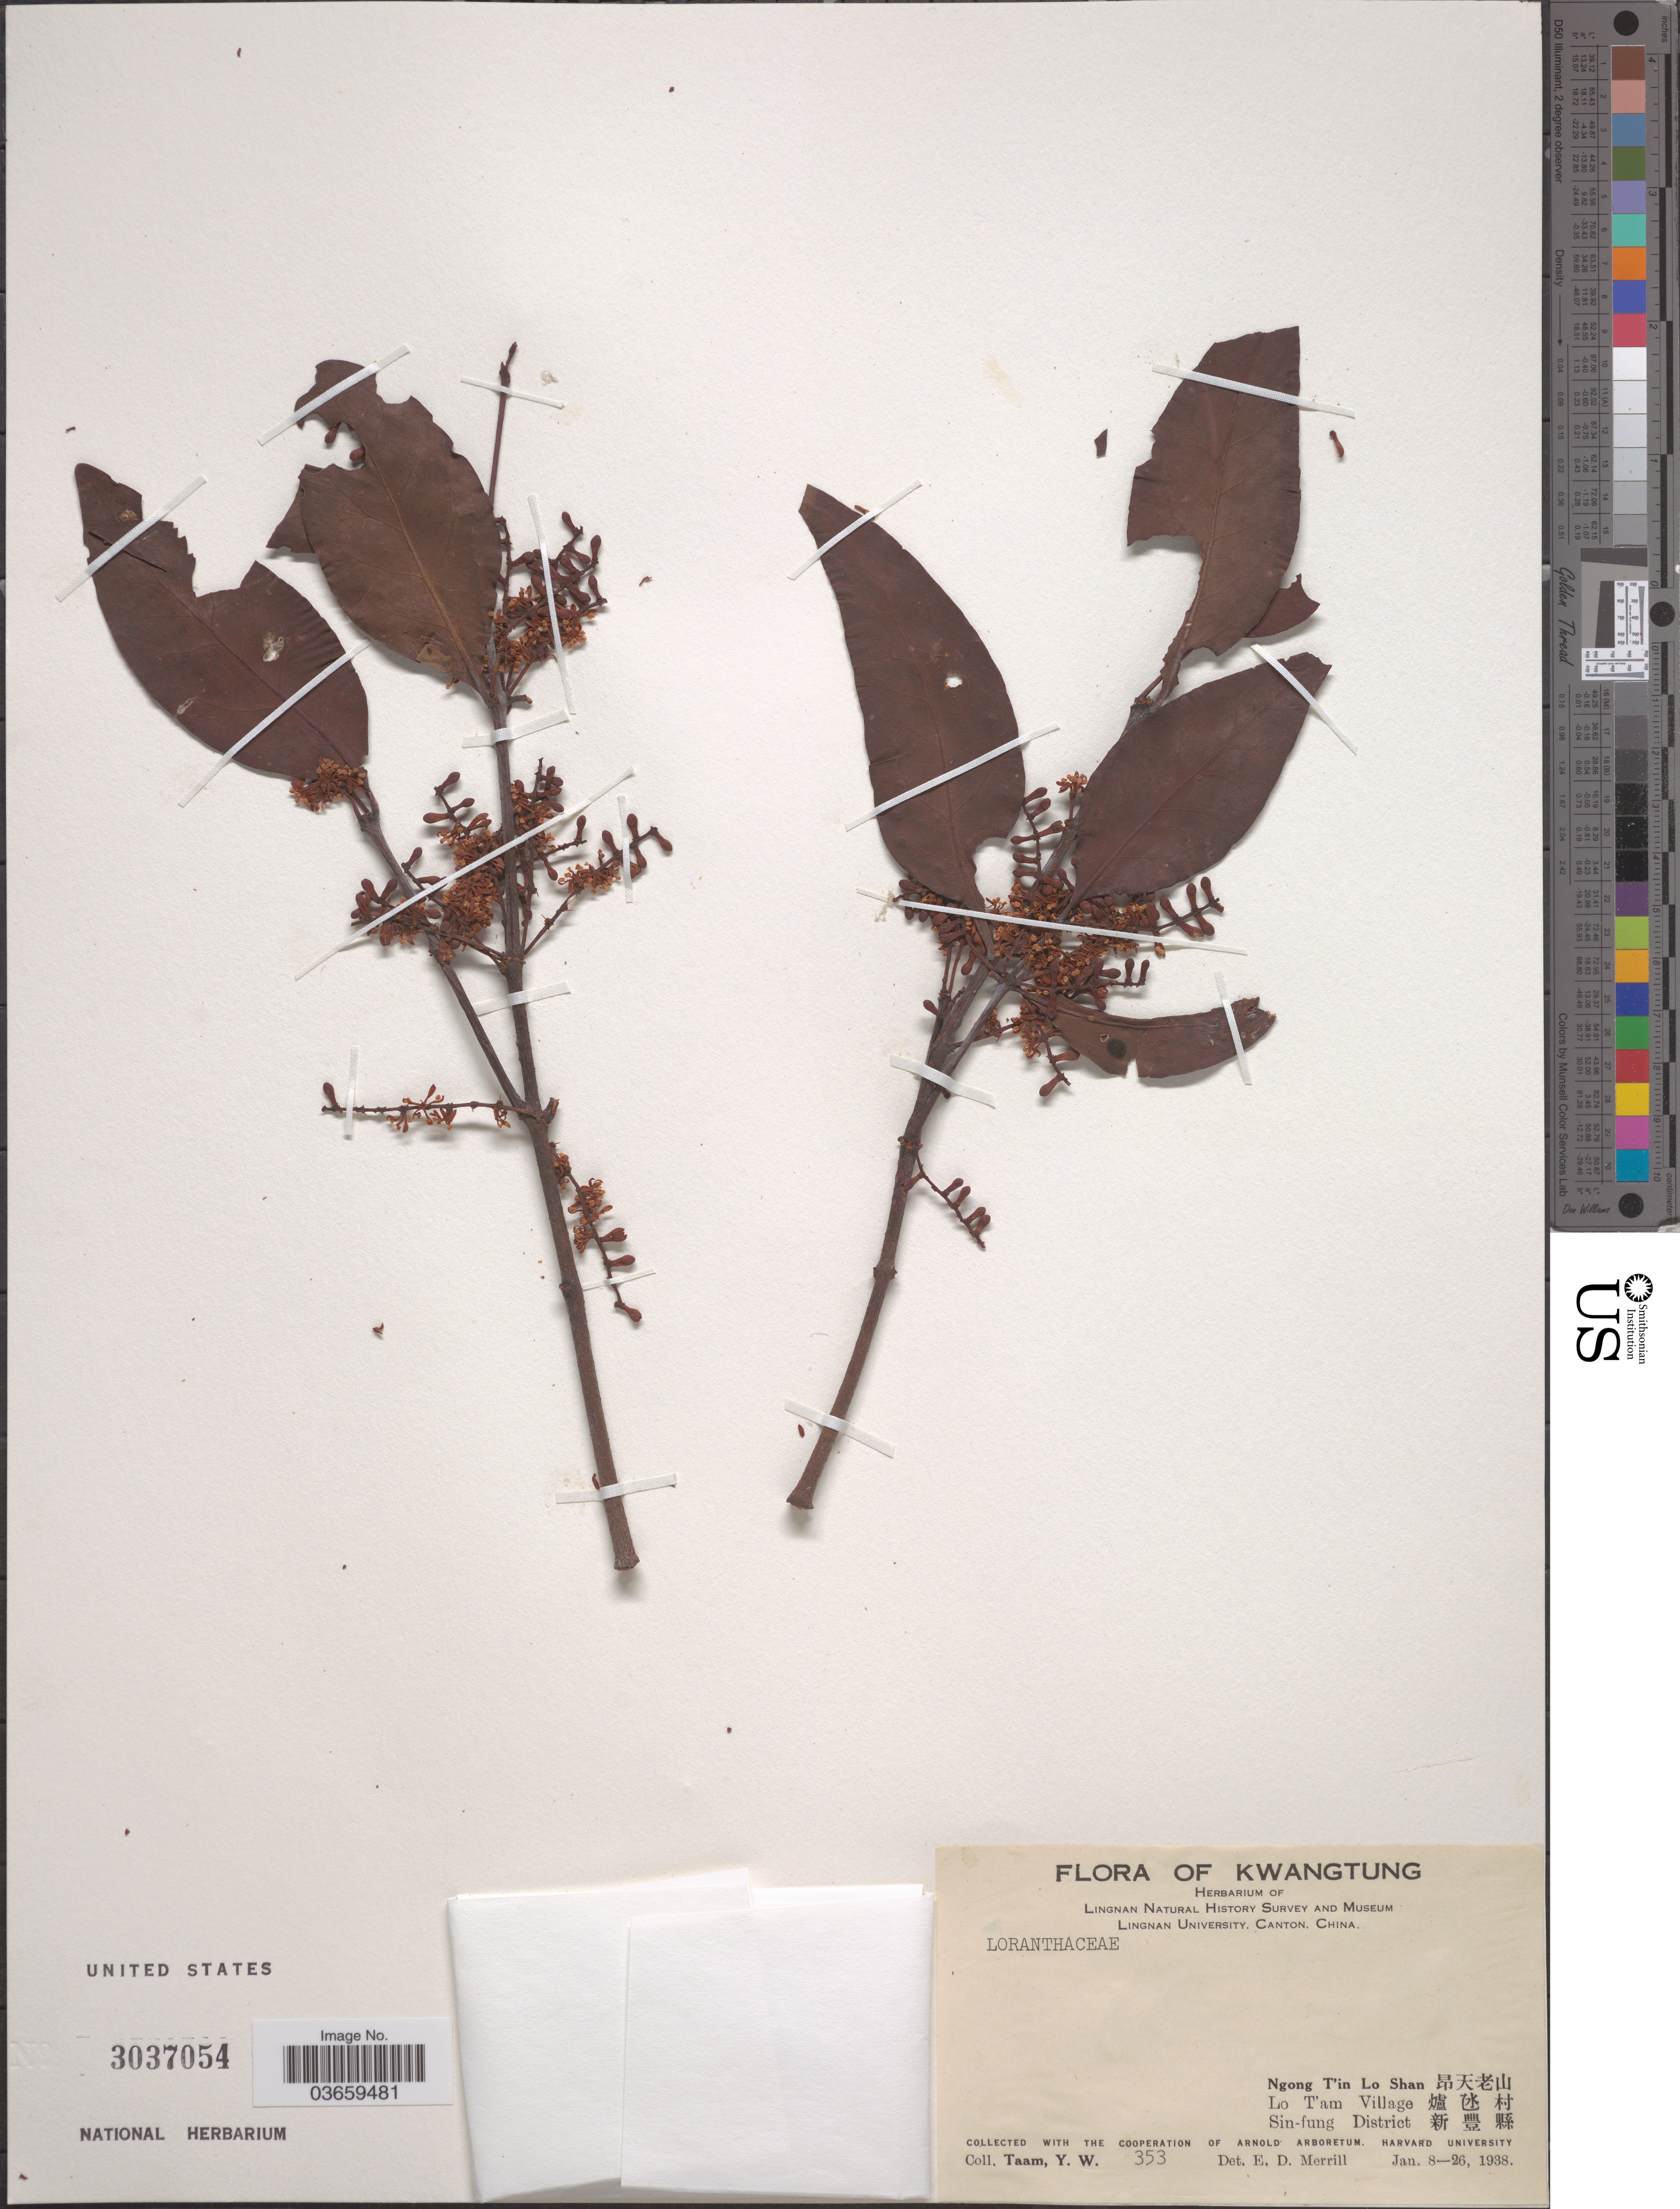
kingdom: Plantae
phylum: Tracheophyta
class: Magnoliopsida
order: Santalales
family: Loranthaceae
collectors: Y. W. Taam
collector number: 353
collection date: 1938-01-08/1938-01-26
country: China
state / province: Guangdong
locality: Kwangtung. Ngong T'in Lo Shan X. Lo t'am Village X. Sin-fung District X.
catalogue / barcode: US 3037054